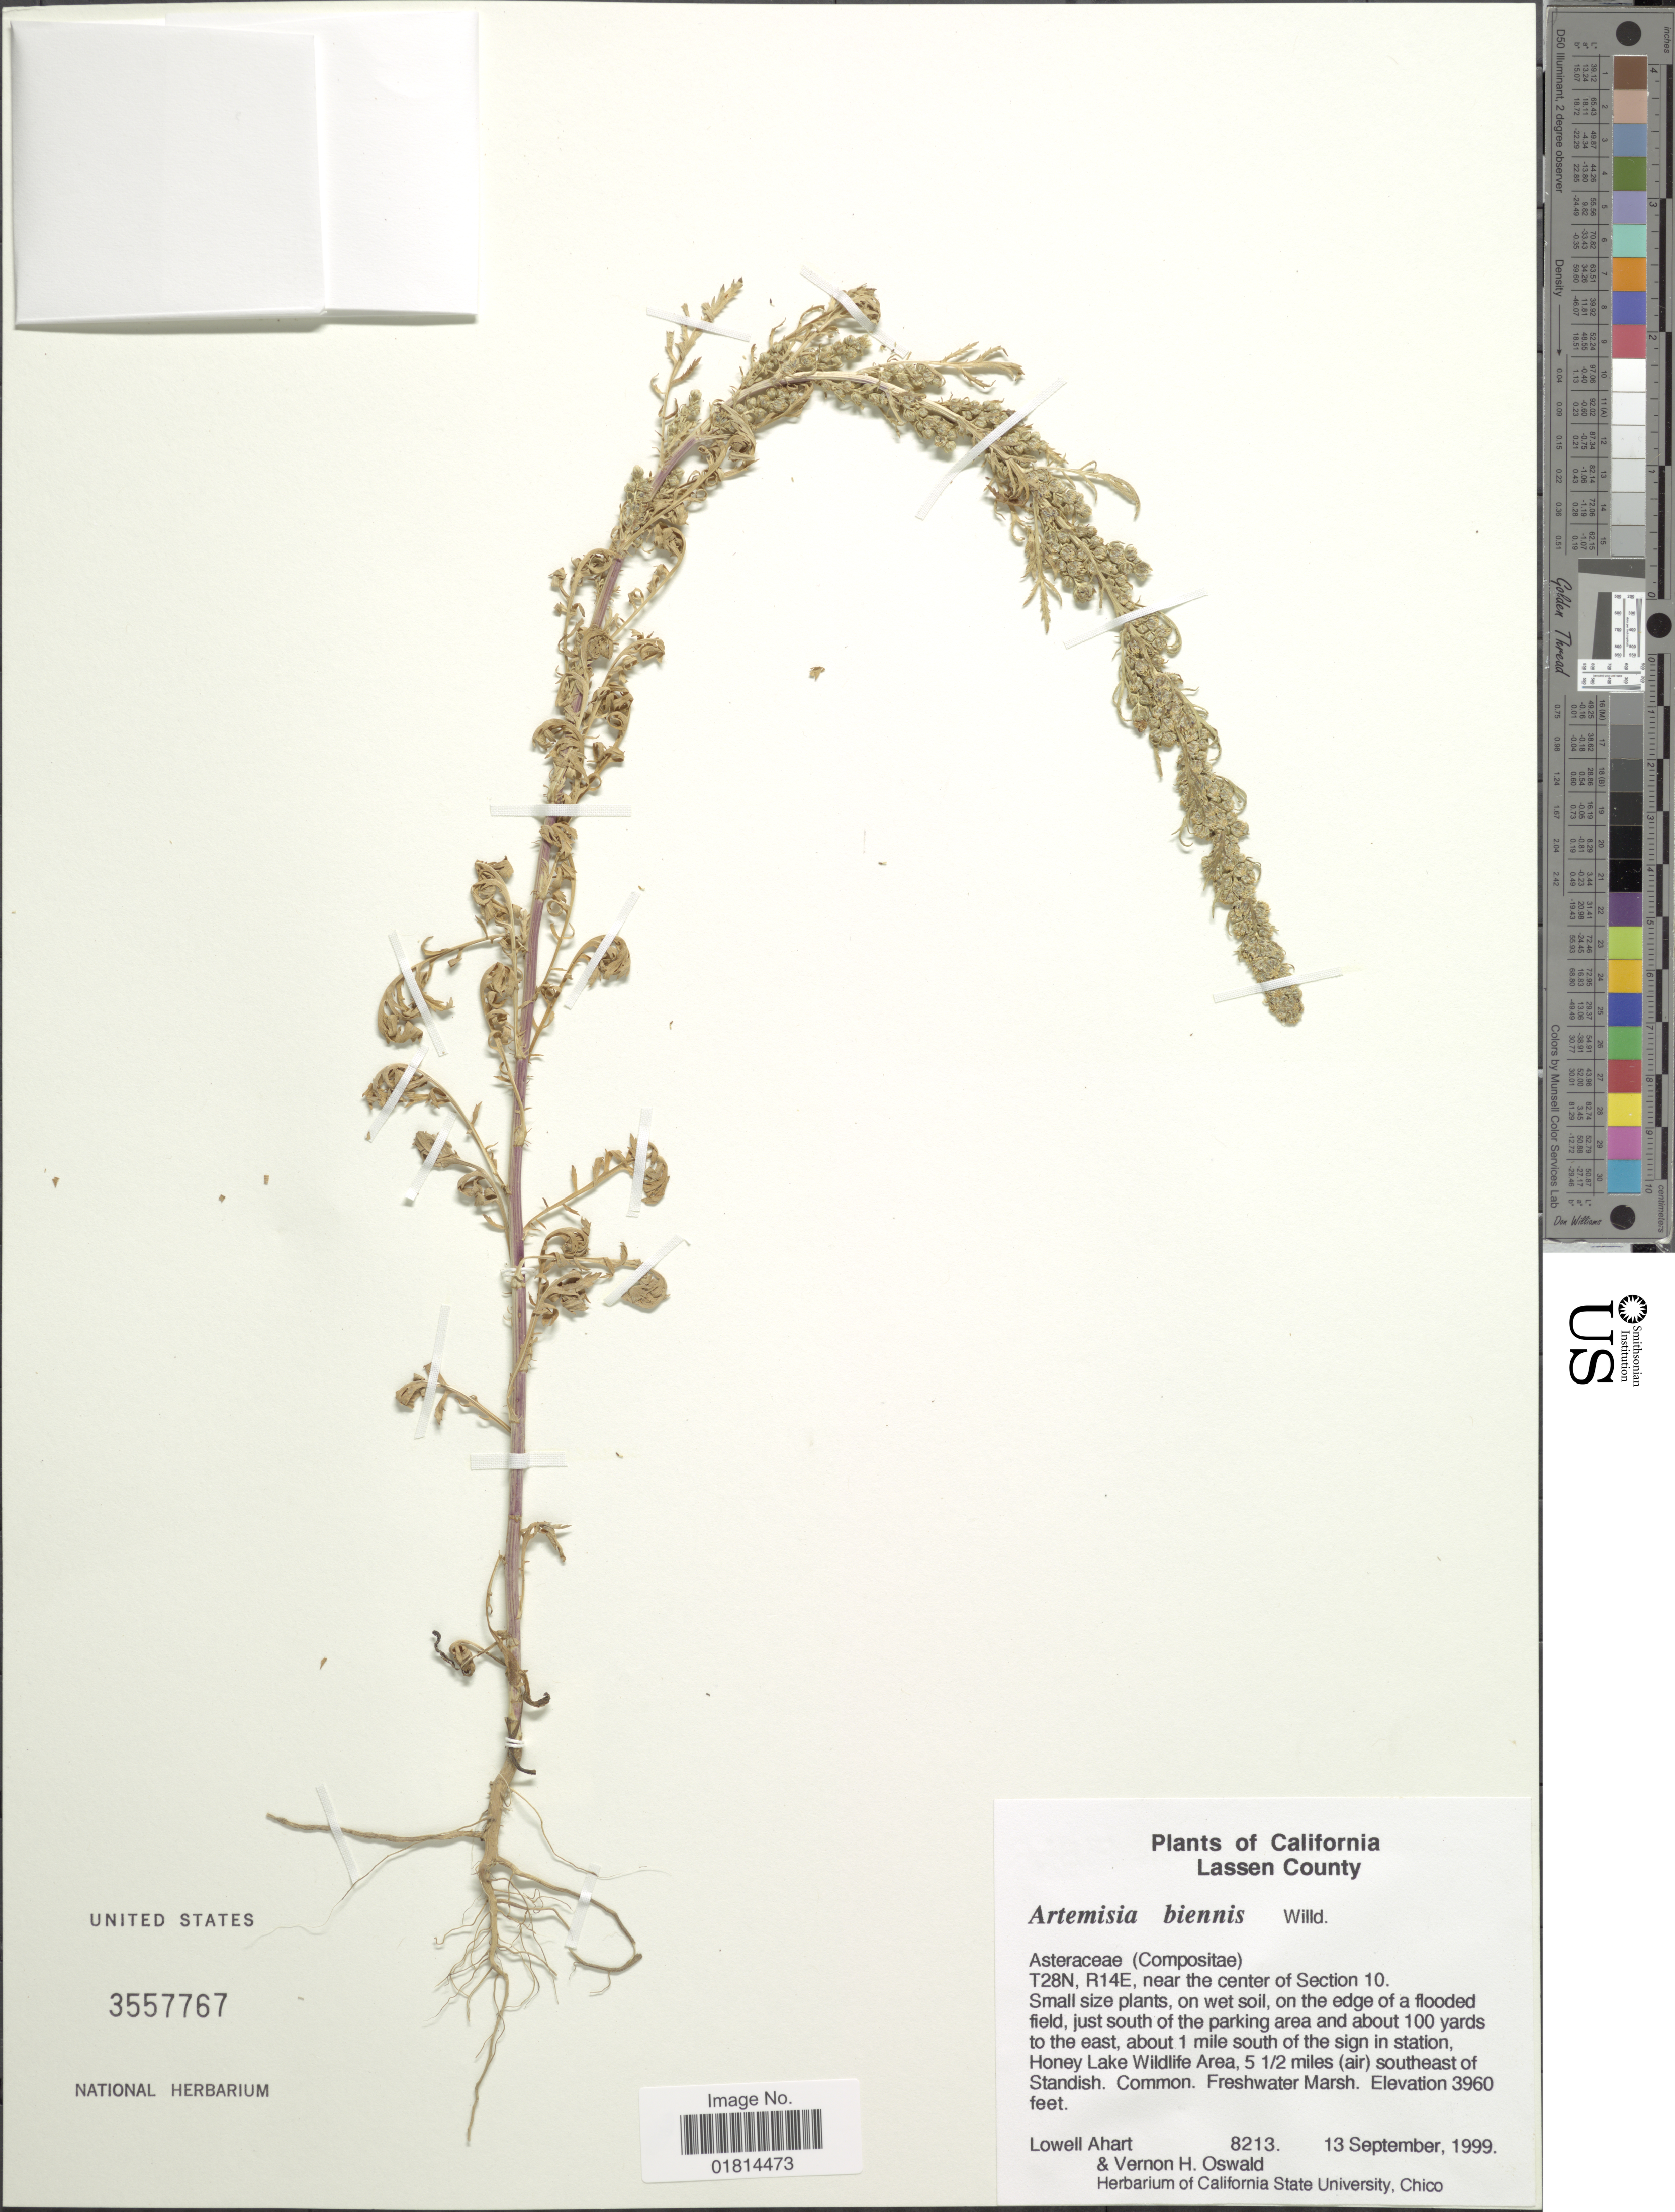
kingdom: Plantae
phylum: Tracheophyta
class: Magnoliopsida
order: Asterales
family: Asteraceae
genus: Artemisia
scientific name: Artemisia biennis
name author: Willd.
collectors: L. Ahart & V. Oswald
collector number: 8213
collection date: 1999-09-13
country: United States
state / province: California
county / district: Lassen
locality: Lassen County. T28N, R14E, near the center of Section 10. Just south of the parking area and about 100 yards to the east, about 1 mile south of the sign in station, Honey Lake Wildlife Area, 5 1/2 miles (air) southeast of Standish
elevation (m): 1207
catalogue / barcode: US 3557767